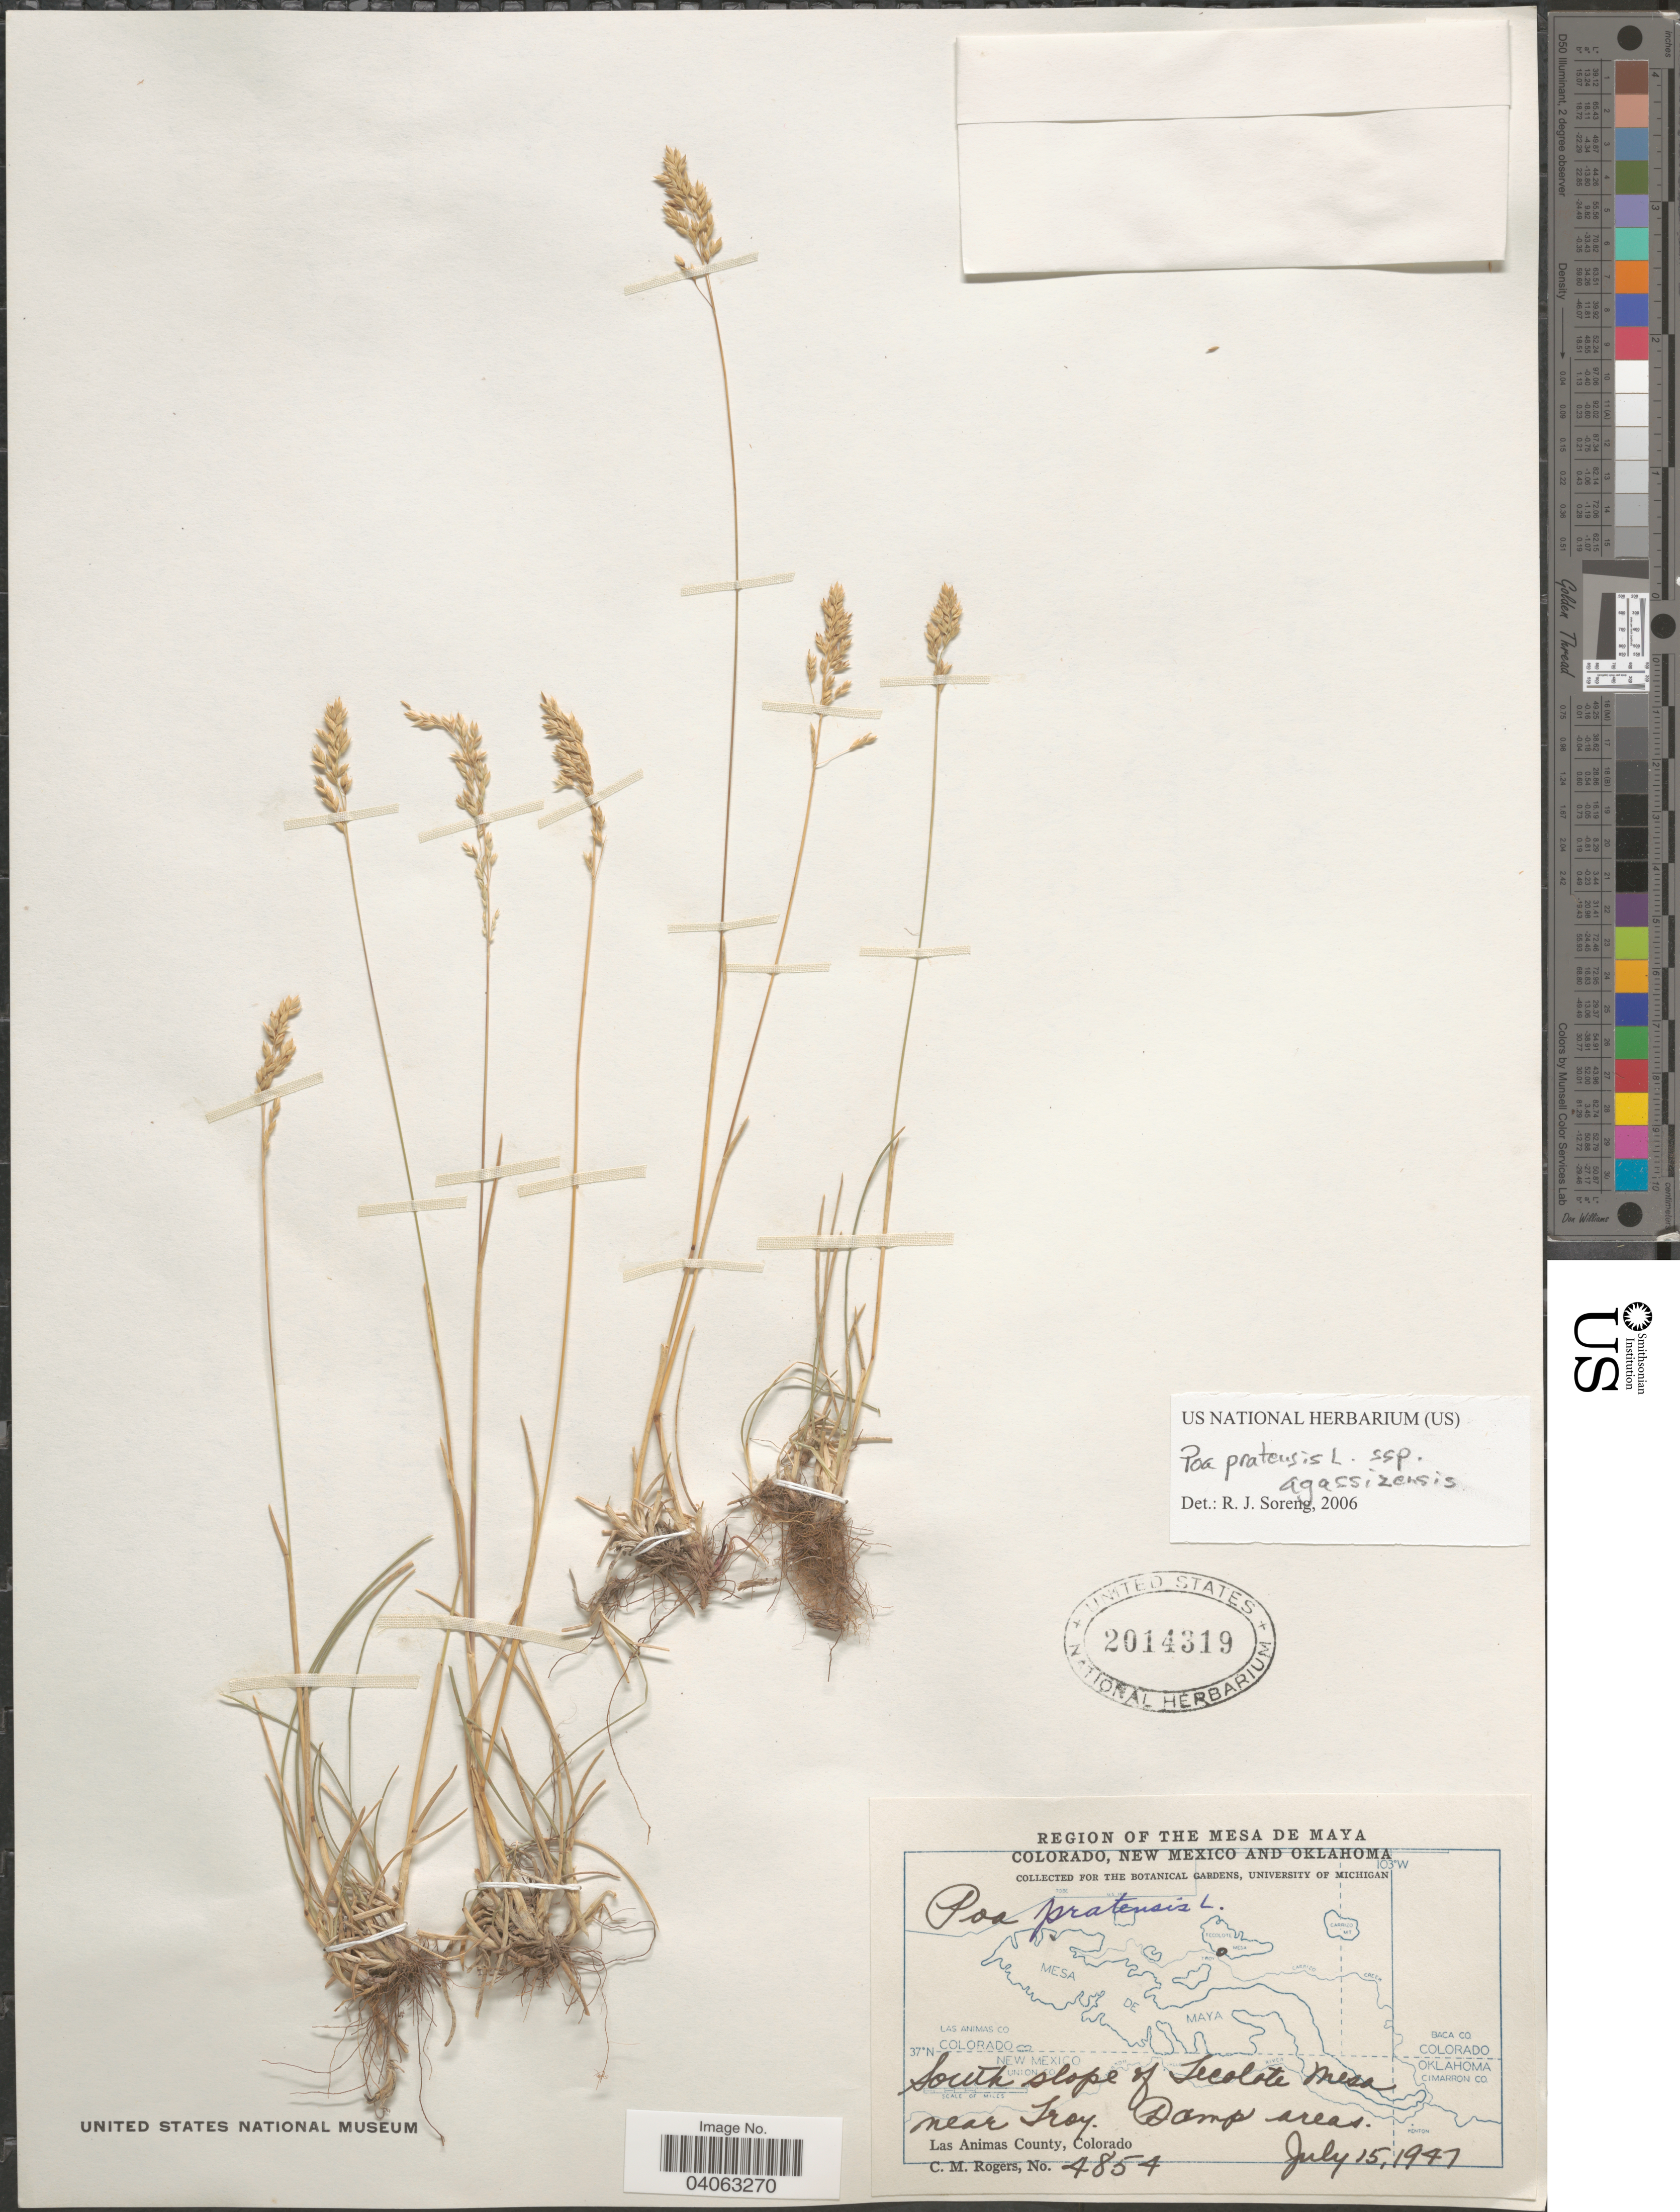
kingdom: Plantae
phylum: Tracheophyta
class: Liliopsida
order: Poales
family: Poaceae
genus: Poa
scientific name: Poa pratensis subsp. agassizensis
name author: (B. Boivin & D. Löve) Roy L. Taylor & MacBryde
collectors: C. M. Rogers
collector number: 4854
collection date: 1947-07-15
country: United States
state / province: Colorado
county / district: Las Animas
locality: Damp areas, south slope of Tecolote Mesa near Troy, Las Animas County.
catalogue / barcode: US 2014319